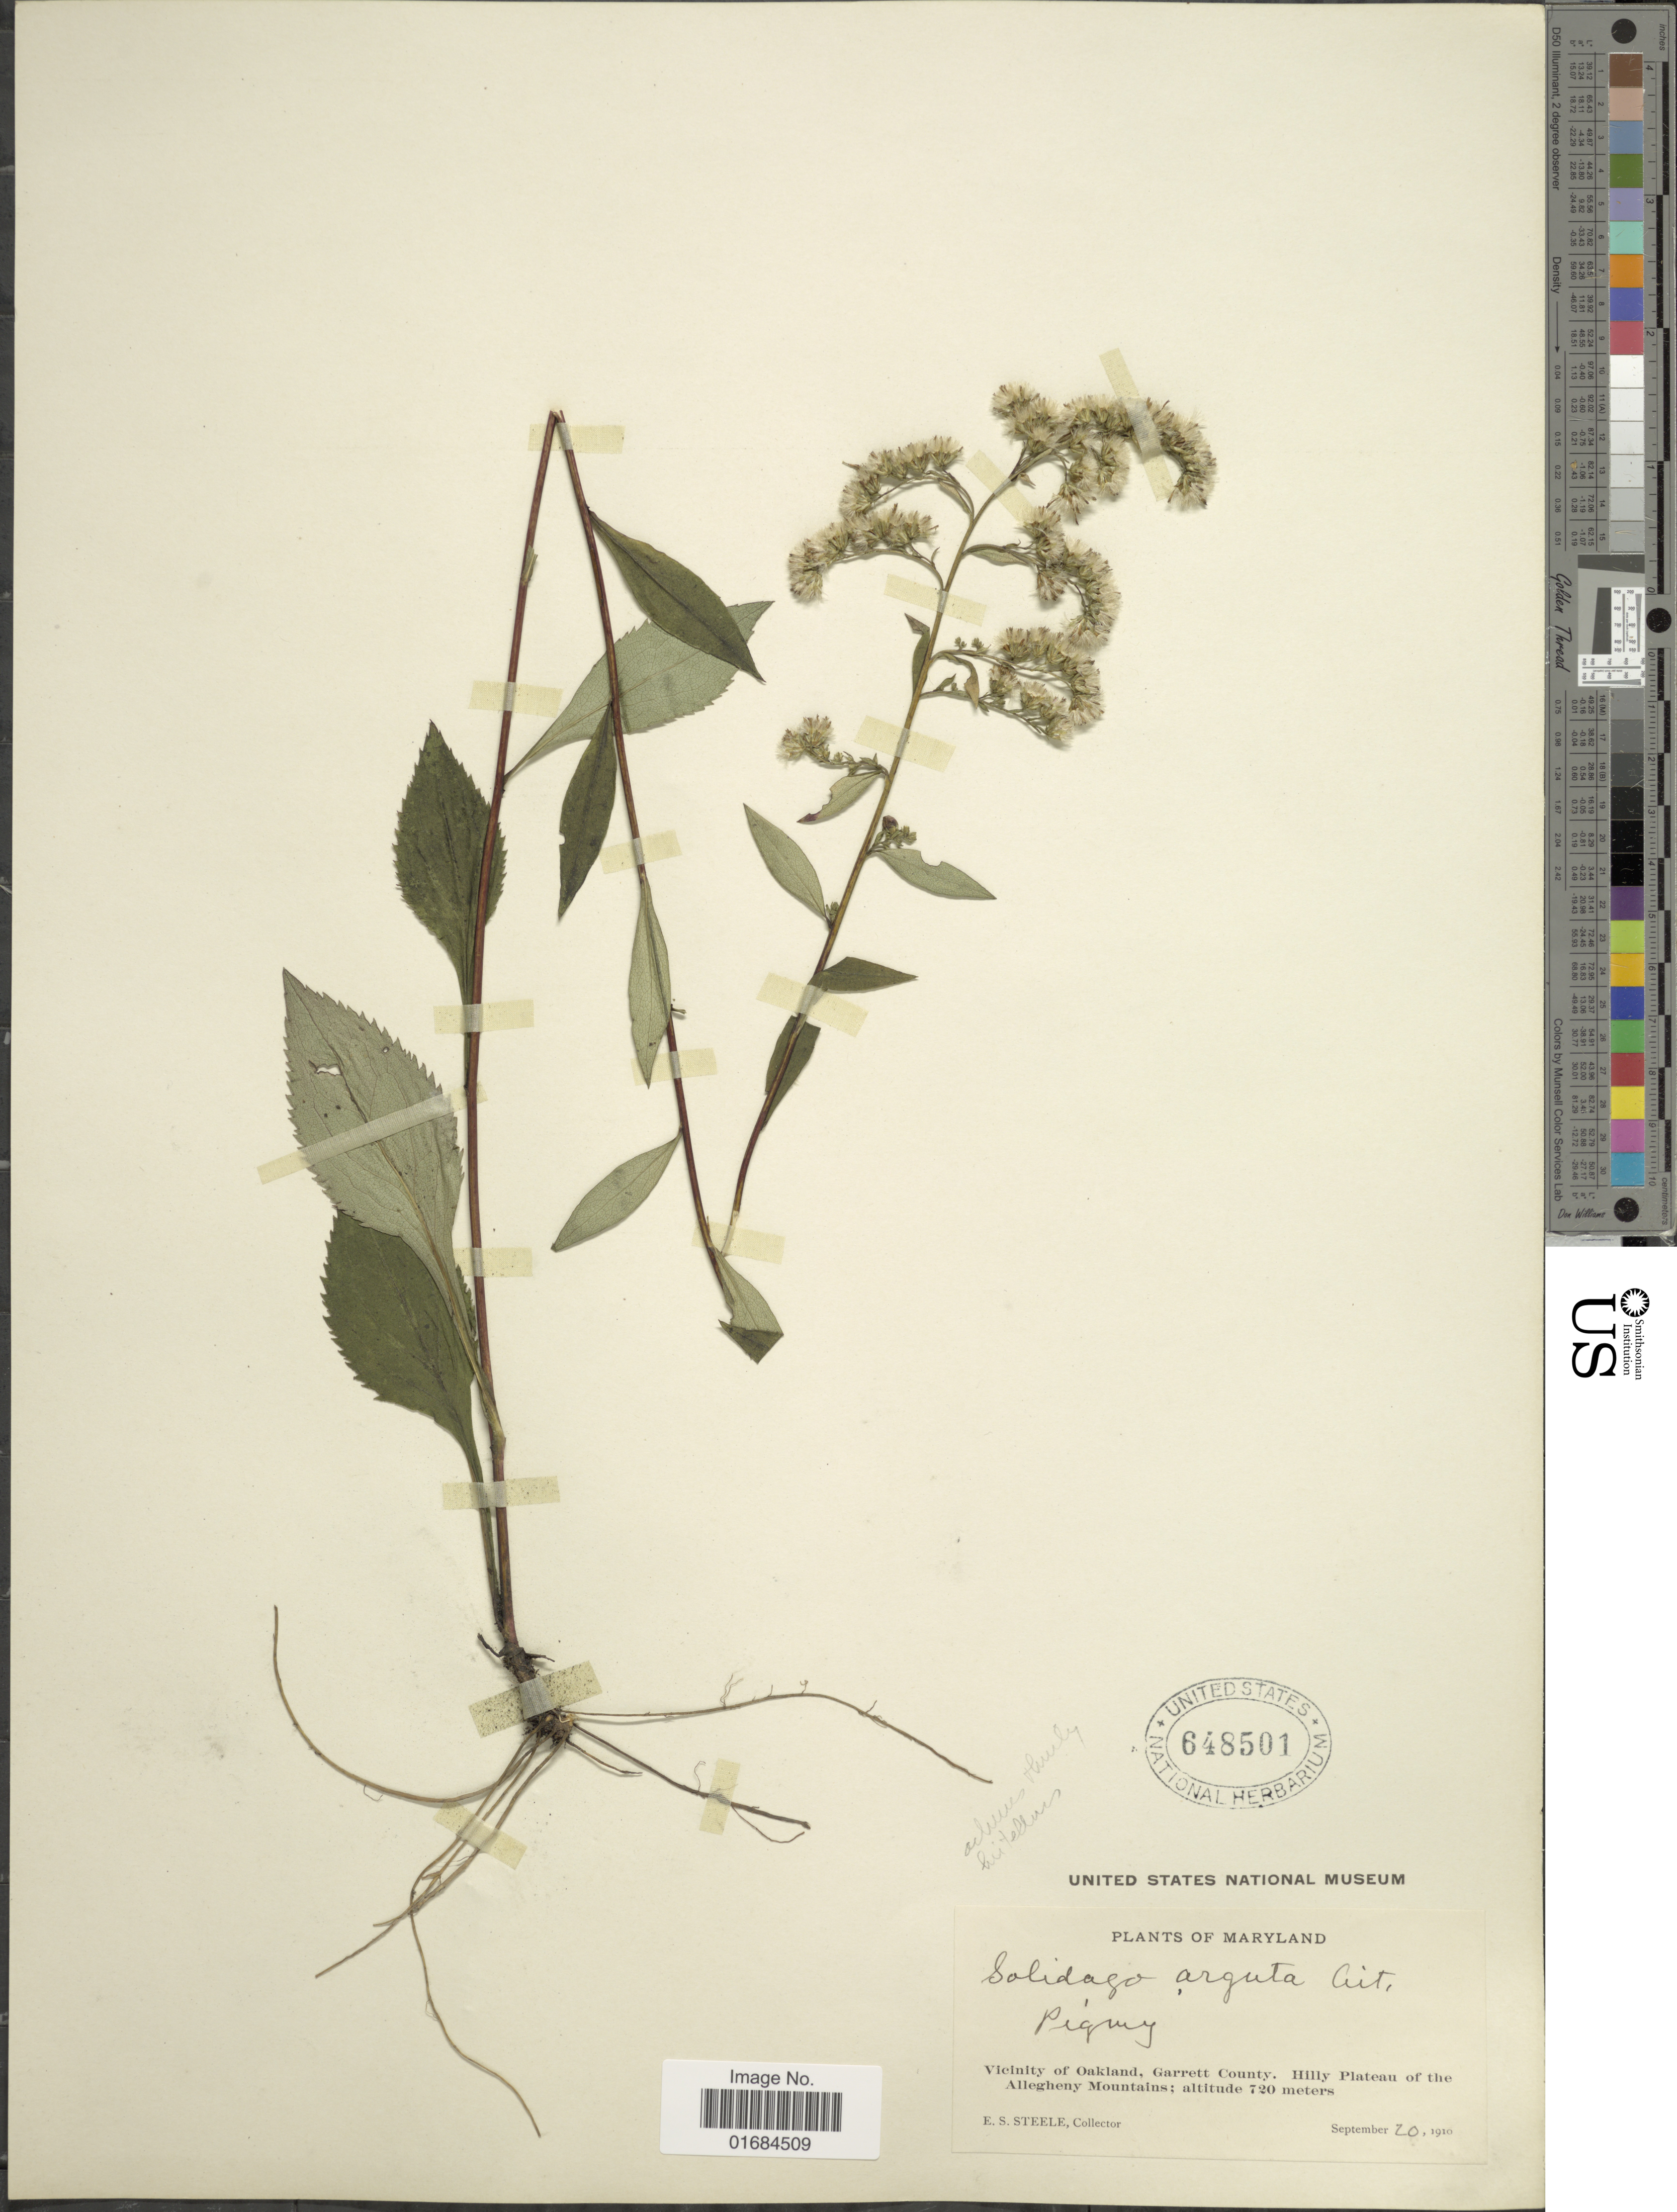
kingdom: Plantae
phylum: Tracheophyta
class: Magnoliopsida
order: Asterales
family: Asteraceae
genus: Solidago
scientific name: Solidago arguta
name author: Aiton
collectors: E. Steele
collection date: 1910-09-20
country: United States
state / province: Maryland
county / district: Garrett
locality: Vicinity of Oakland,Garrett County,Hillt Plateau of the Allegheny Mountains.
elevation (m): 720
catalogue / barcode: US 648501